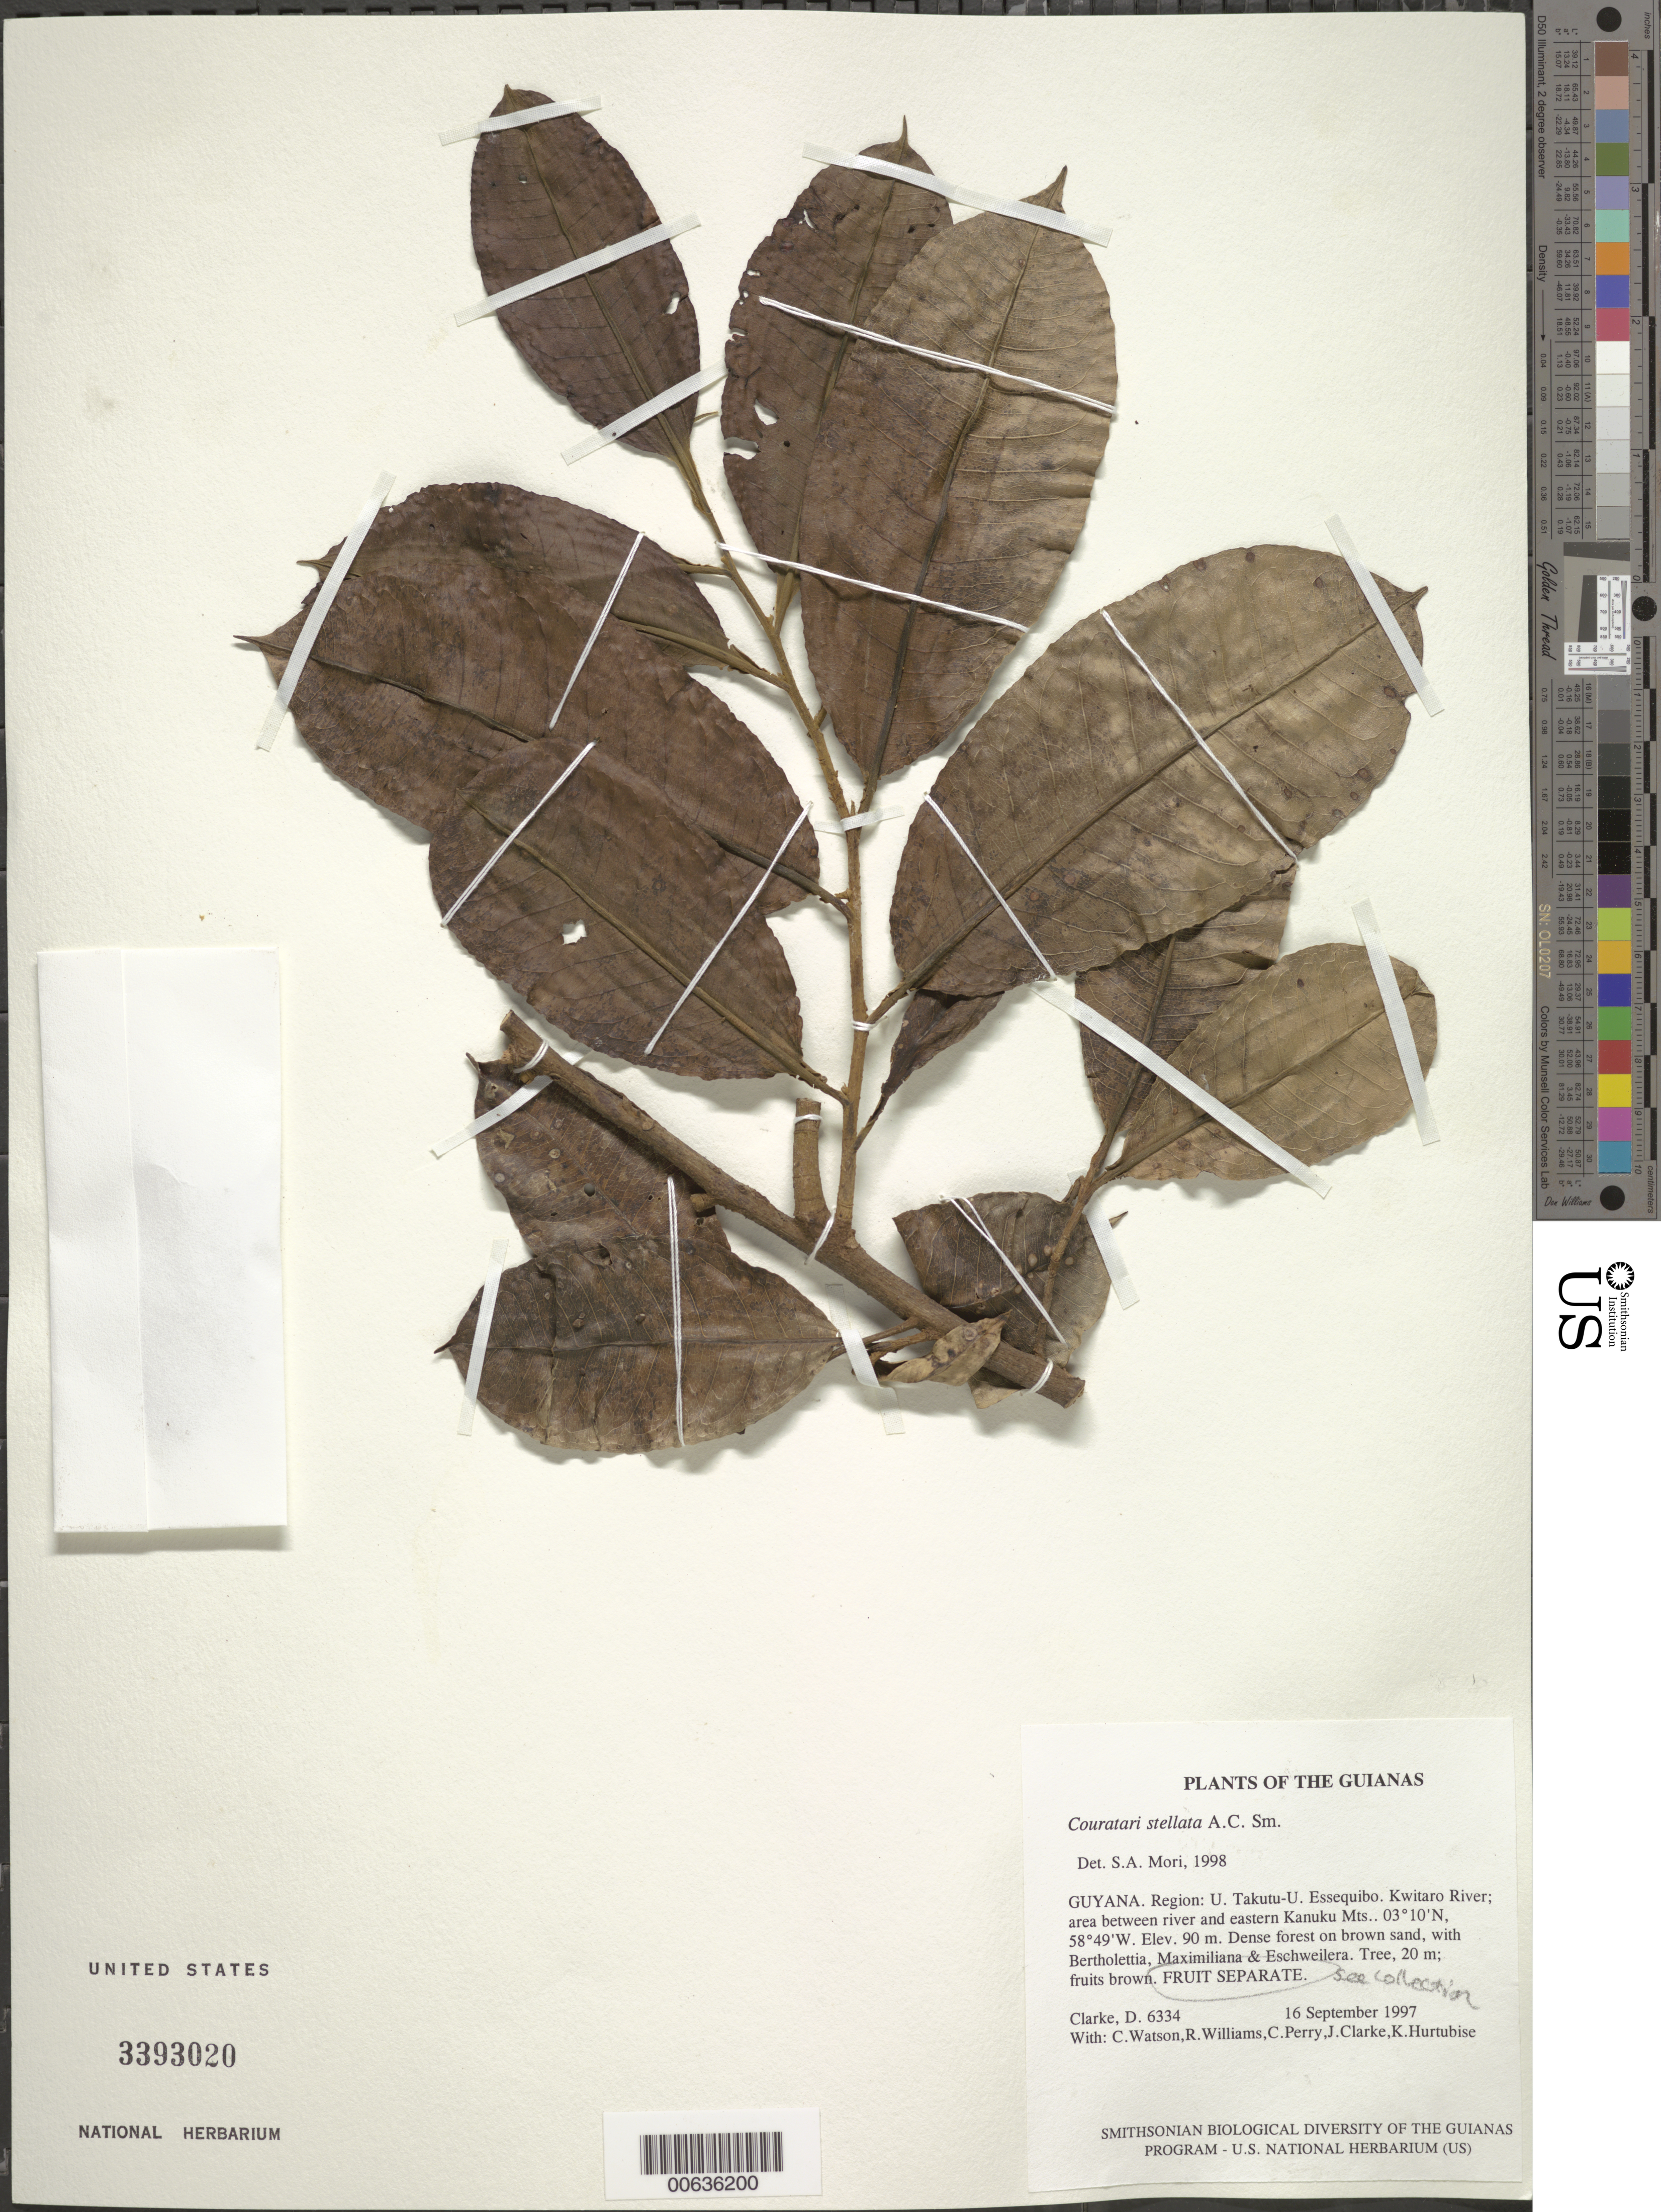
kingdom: Plantae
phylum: Tracheophyta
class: Magnoliopsida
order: Ericales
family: Lecythidaceae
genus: Couratari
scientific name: Couratari stellata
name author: A.C. Sm.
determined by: Mori, Scott A.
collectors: H. D. Clarke, C. Watson, R. Williams, C. Perry, J. Clarke & K. Hurtubise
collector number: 6334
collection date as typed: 16 September 1997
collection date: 1997-09-16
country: Guyana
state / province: U. Takutu-U. Essequibo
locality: Kwitaro River; area between river and eastern Kanuku Mts.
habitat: Dense forest on brown sand, with Bertholettia, Maximiliana & Eschweilera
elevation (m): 90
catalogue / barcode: US 3393020